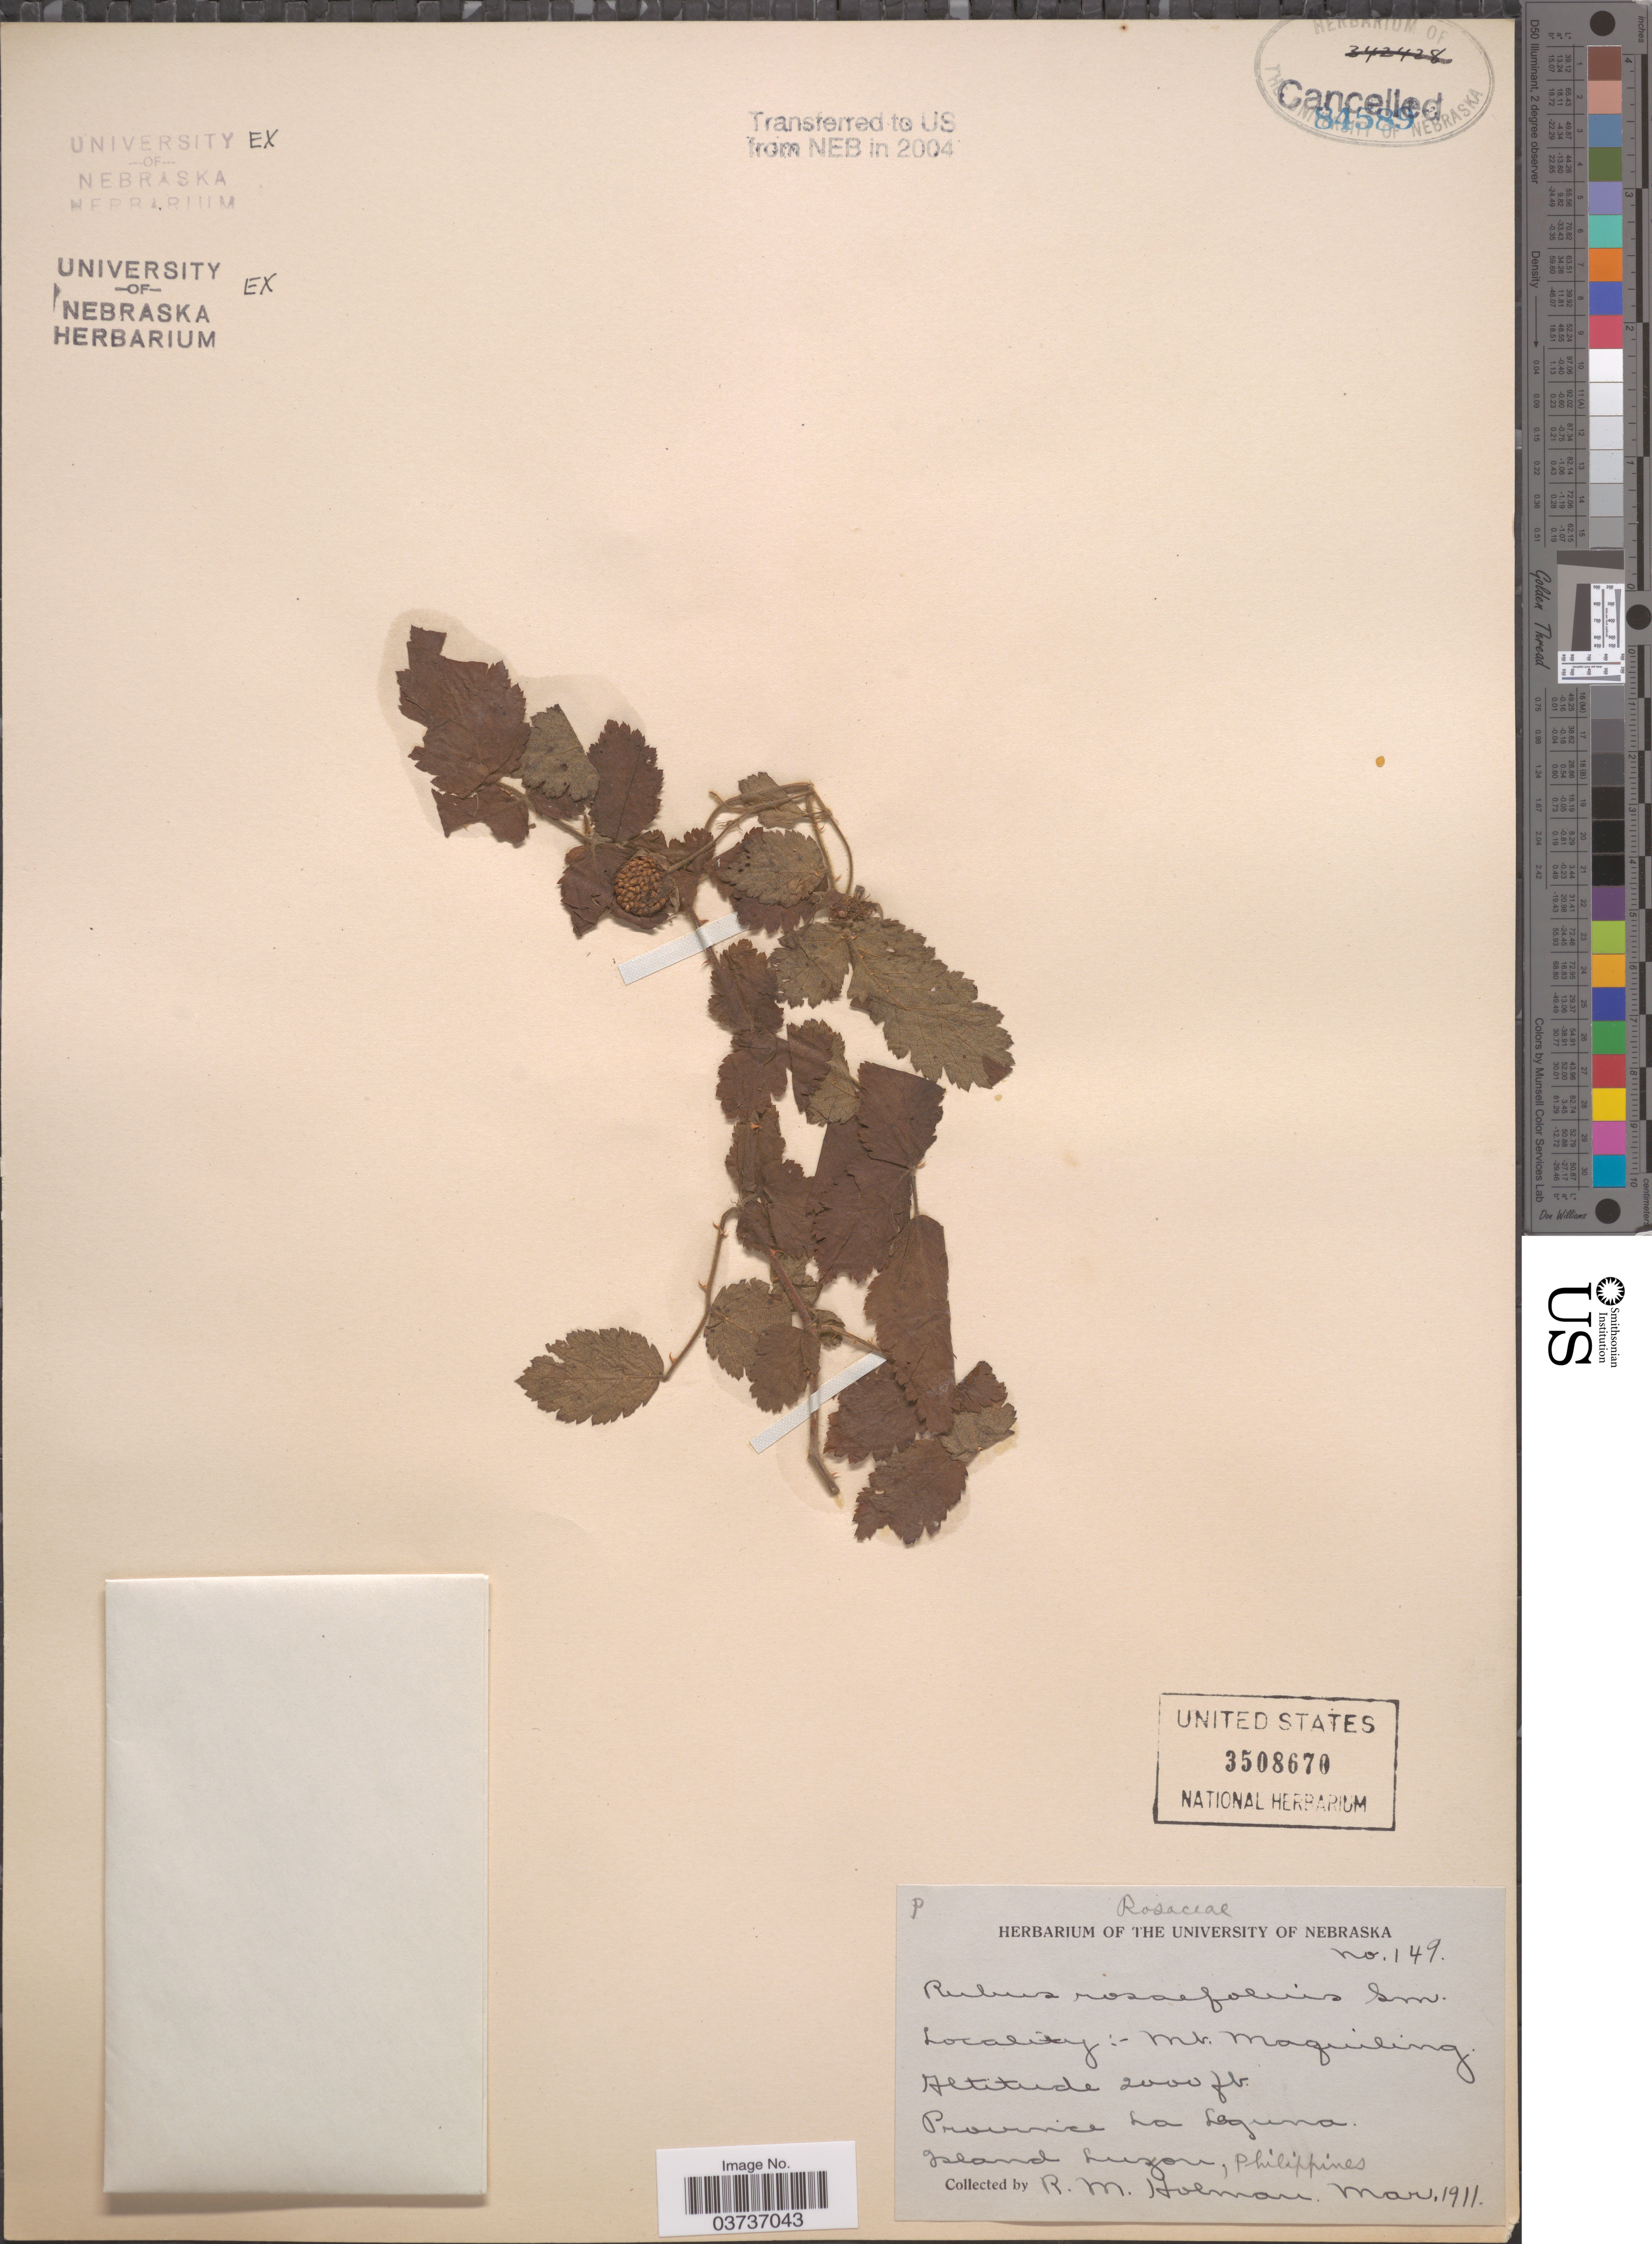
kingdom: Plantae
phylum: Tracheophyta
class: Magnoliopsida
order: Rosales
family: Rosaceae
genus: Rubus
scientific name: Rubus rosaefolius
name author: Sm.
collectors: R. Holman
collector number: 149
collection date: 1911-03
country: Philippines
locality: Mt. Maquiling. Province La Laguna. Island Luzon.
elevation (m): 610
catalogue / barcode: US 3508670